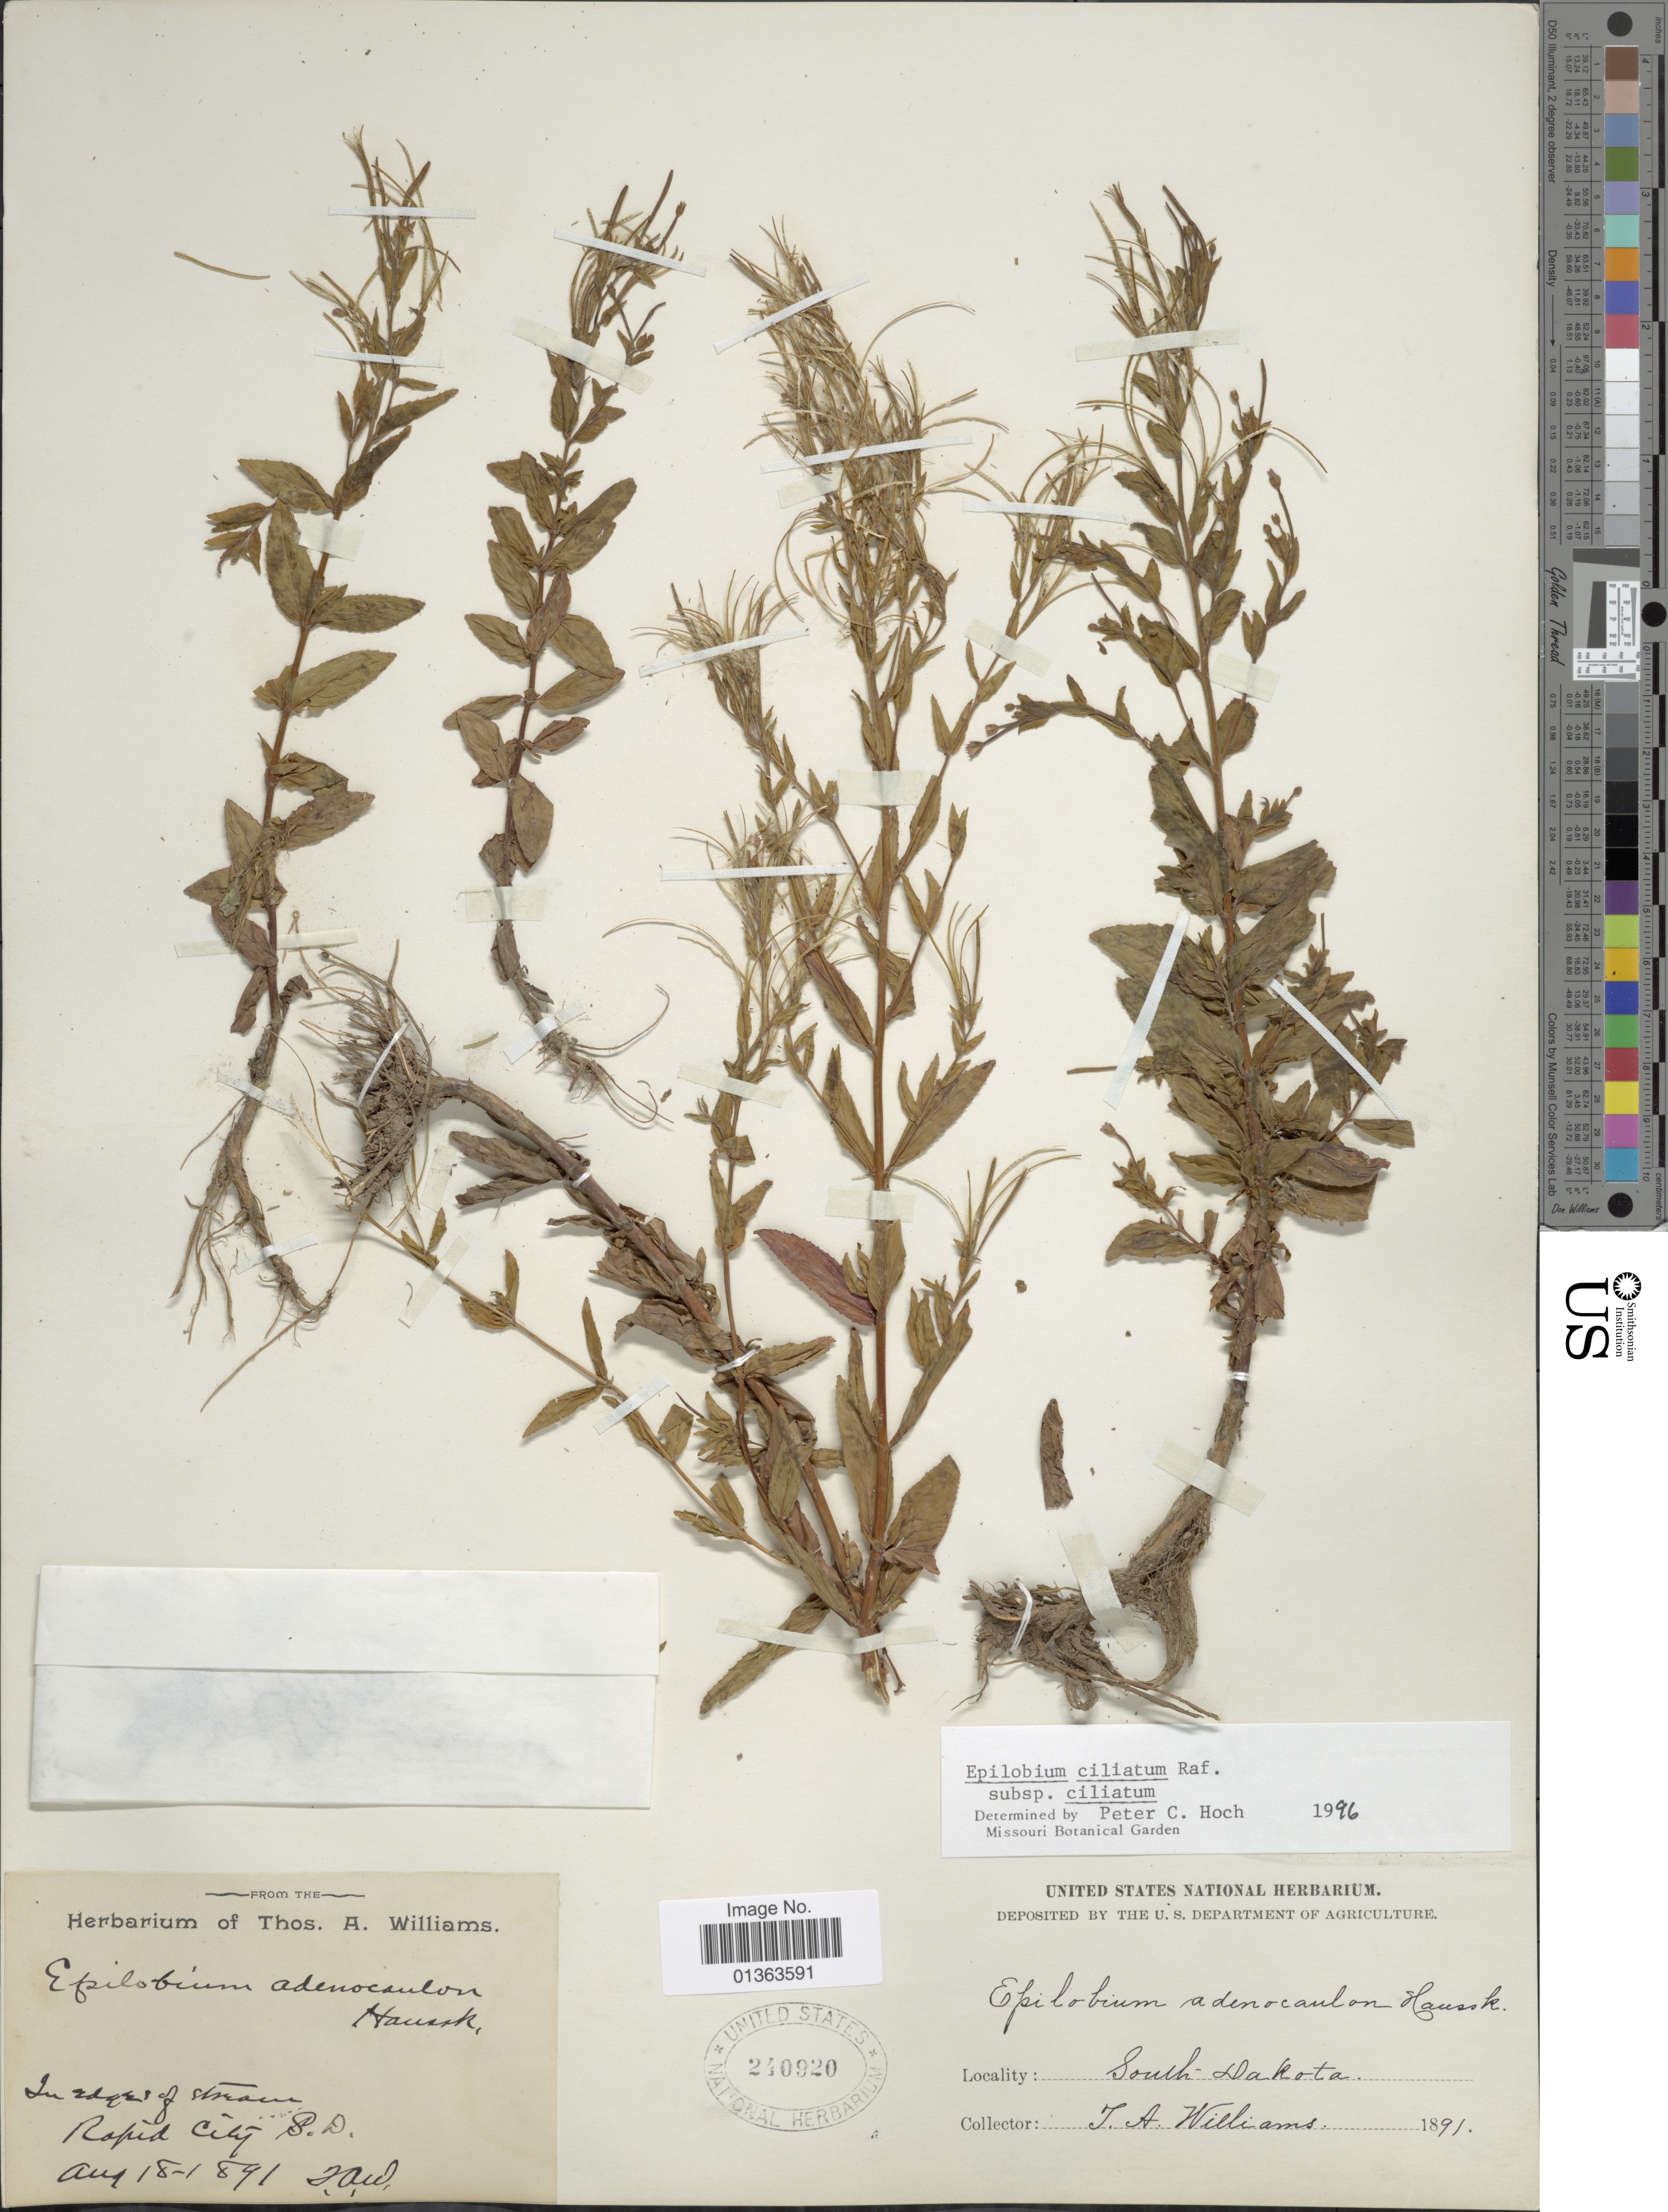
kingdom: Plantae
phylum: Tracheophyta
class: Magnoliopsida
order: Myrtales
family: Onagraceae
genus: Epilobium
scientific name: Epilobium ciliatum subsp. ciliatum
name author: Raf.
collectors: J. A. Williams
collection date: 1891-08-18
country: United States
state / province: South Dakota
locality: In edges of stream Rapid City.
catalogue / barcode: US 240920